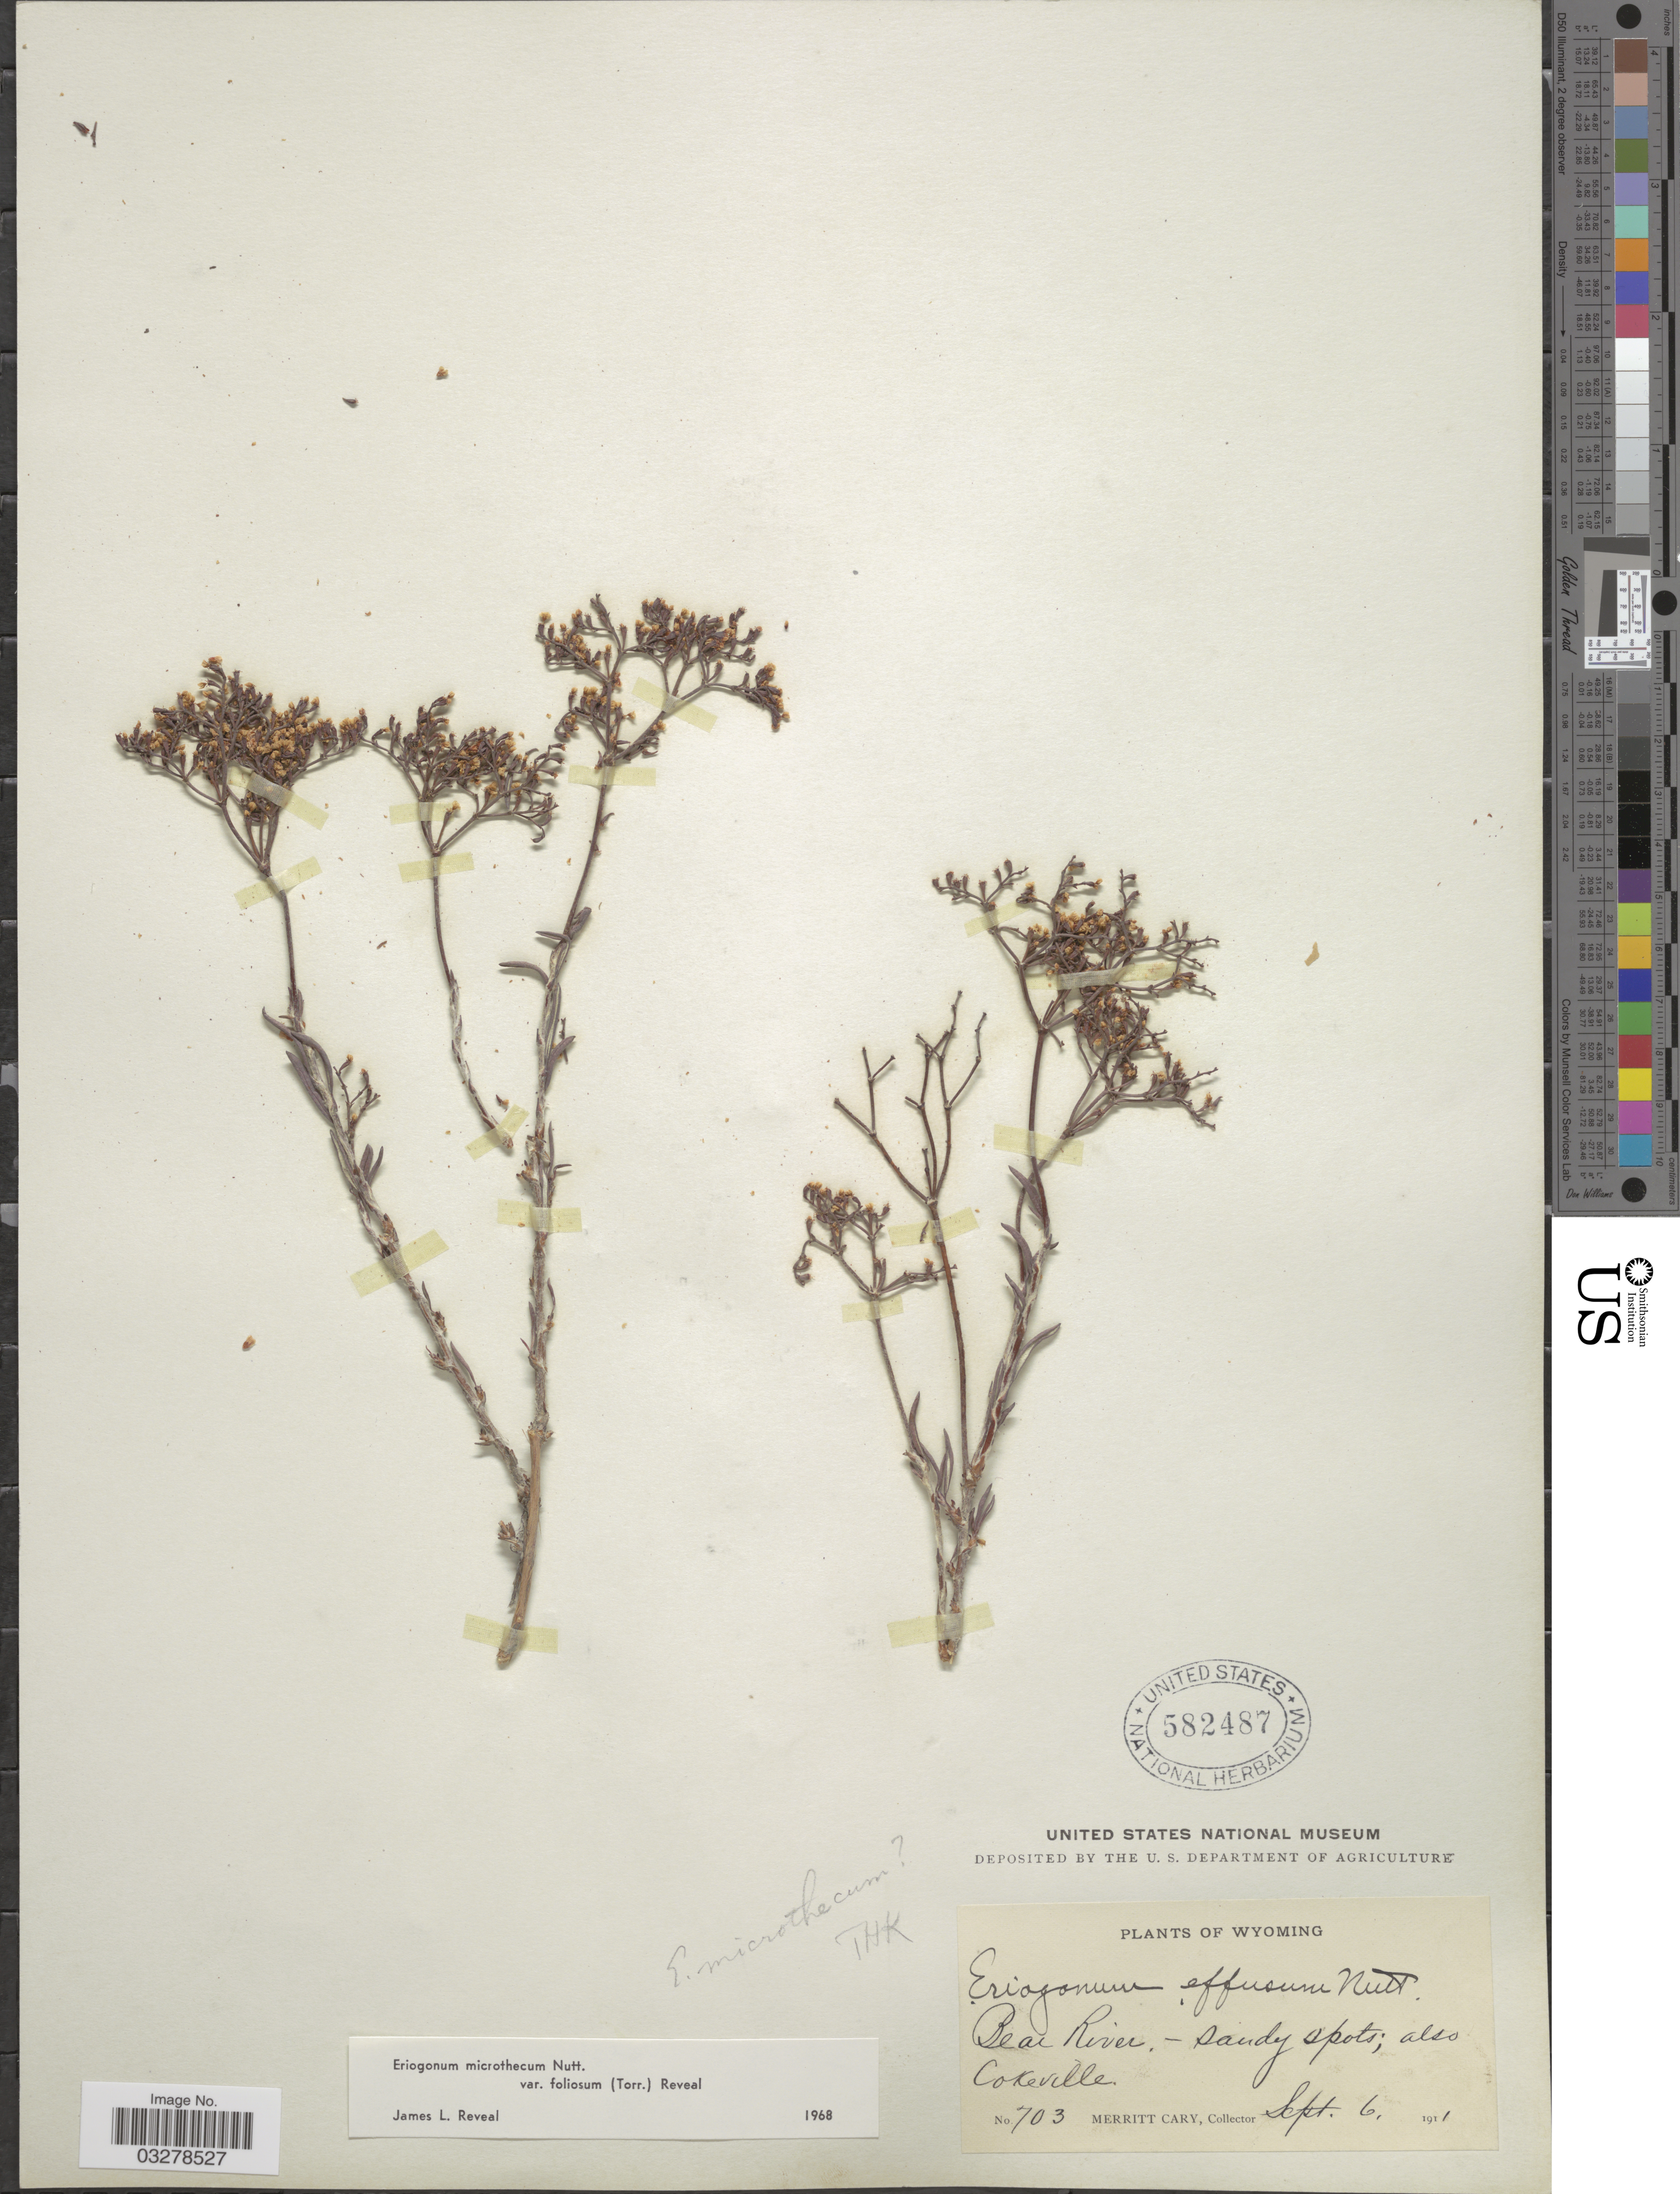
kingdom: Plantae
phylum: Tracheophyta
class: Magnoliopsida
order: Caryophyllales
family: Polygonaceae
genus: Eriogonum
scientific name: Eriogonum microtheca var. foliosum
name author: (Torr. & A. Gray) Reveal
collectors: M. Cary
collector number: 703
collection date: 1911-09-06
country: United States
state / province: Wyoming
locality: Bear River - sandy spots; also Cokeville.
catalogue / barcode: US 582487